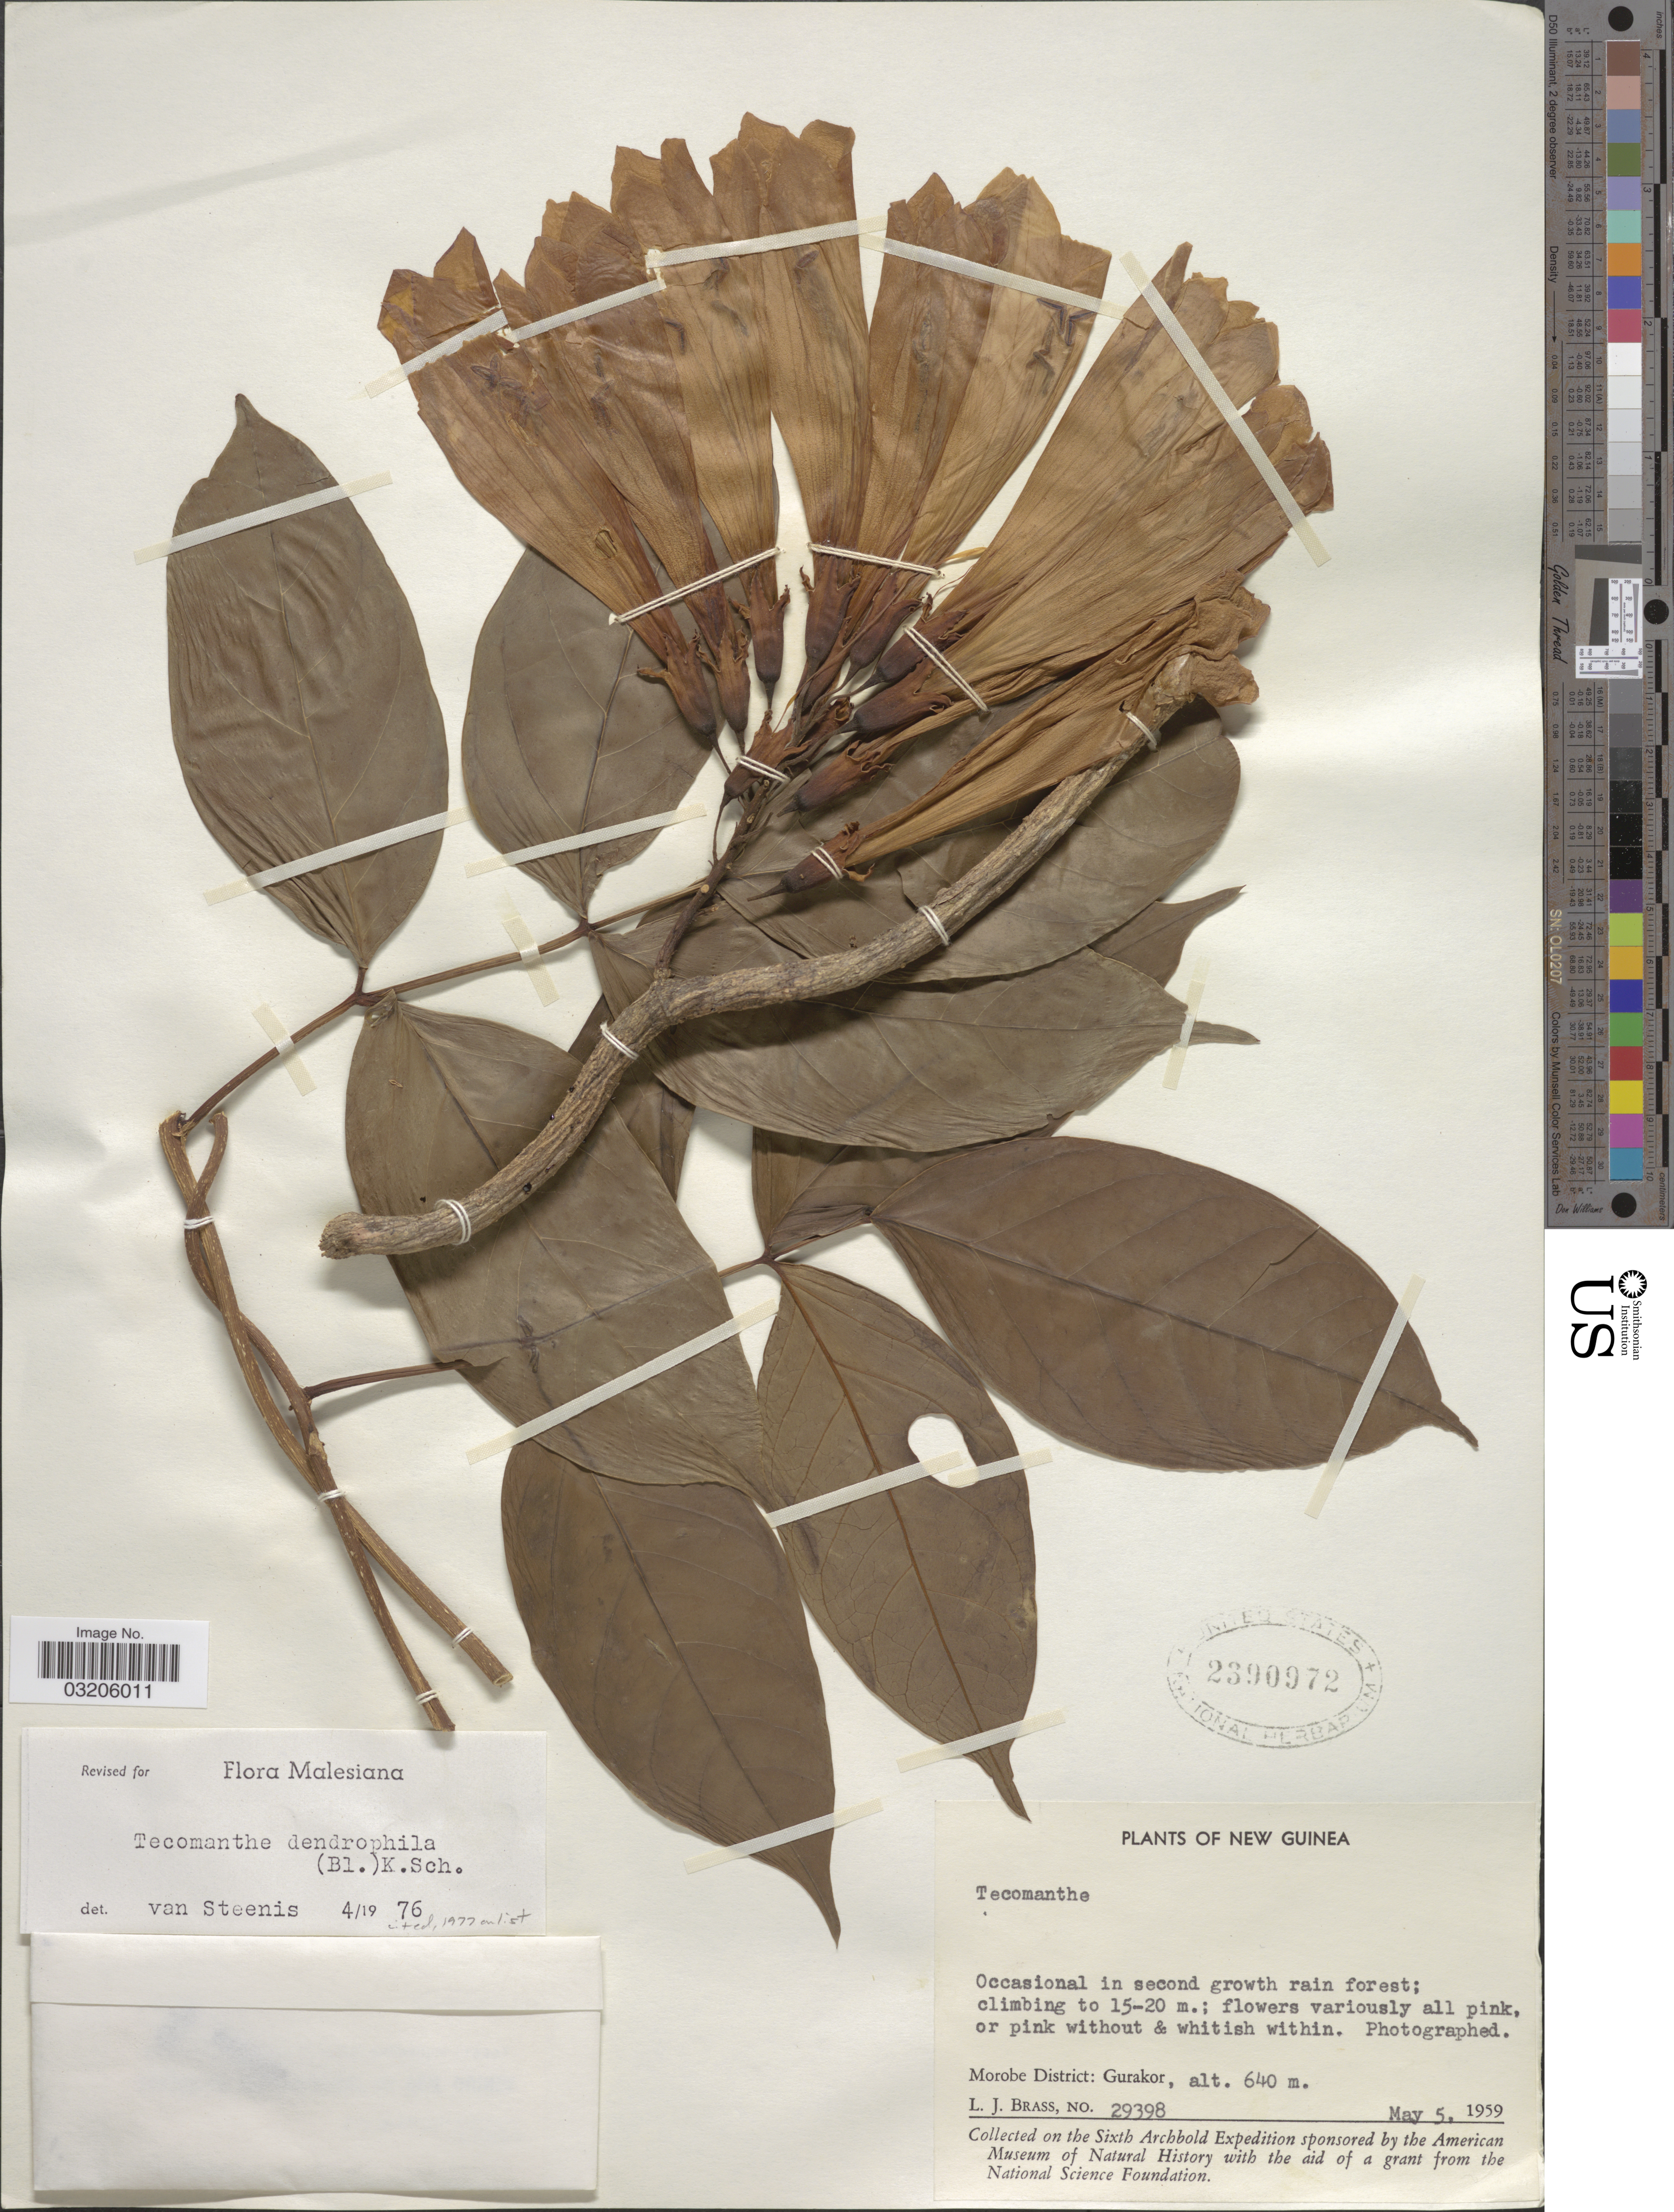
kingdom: Plantae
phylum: Tracheophyta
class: Magnoliopsida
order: Lamiales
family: Bignoniaceae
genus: Tecomanthe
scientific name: Tecomanthe dendrophila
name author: (Blume) K. Schum.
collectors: L. J. Brass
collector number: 29398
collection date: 1959-05-05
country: Papua New Guinea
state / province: Morobe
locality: New Guinea. Morobe District: Gurakor.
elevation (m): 640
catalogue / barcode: US 2390972